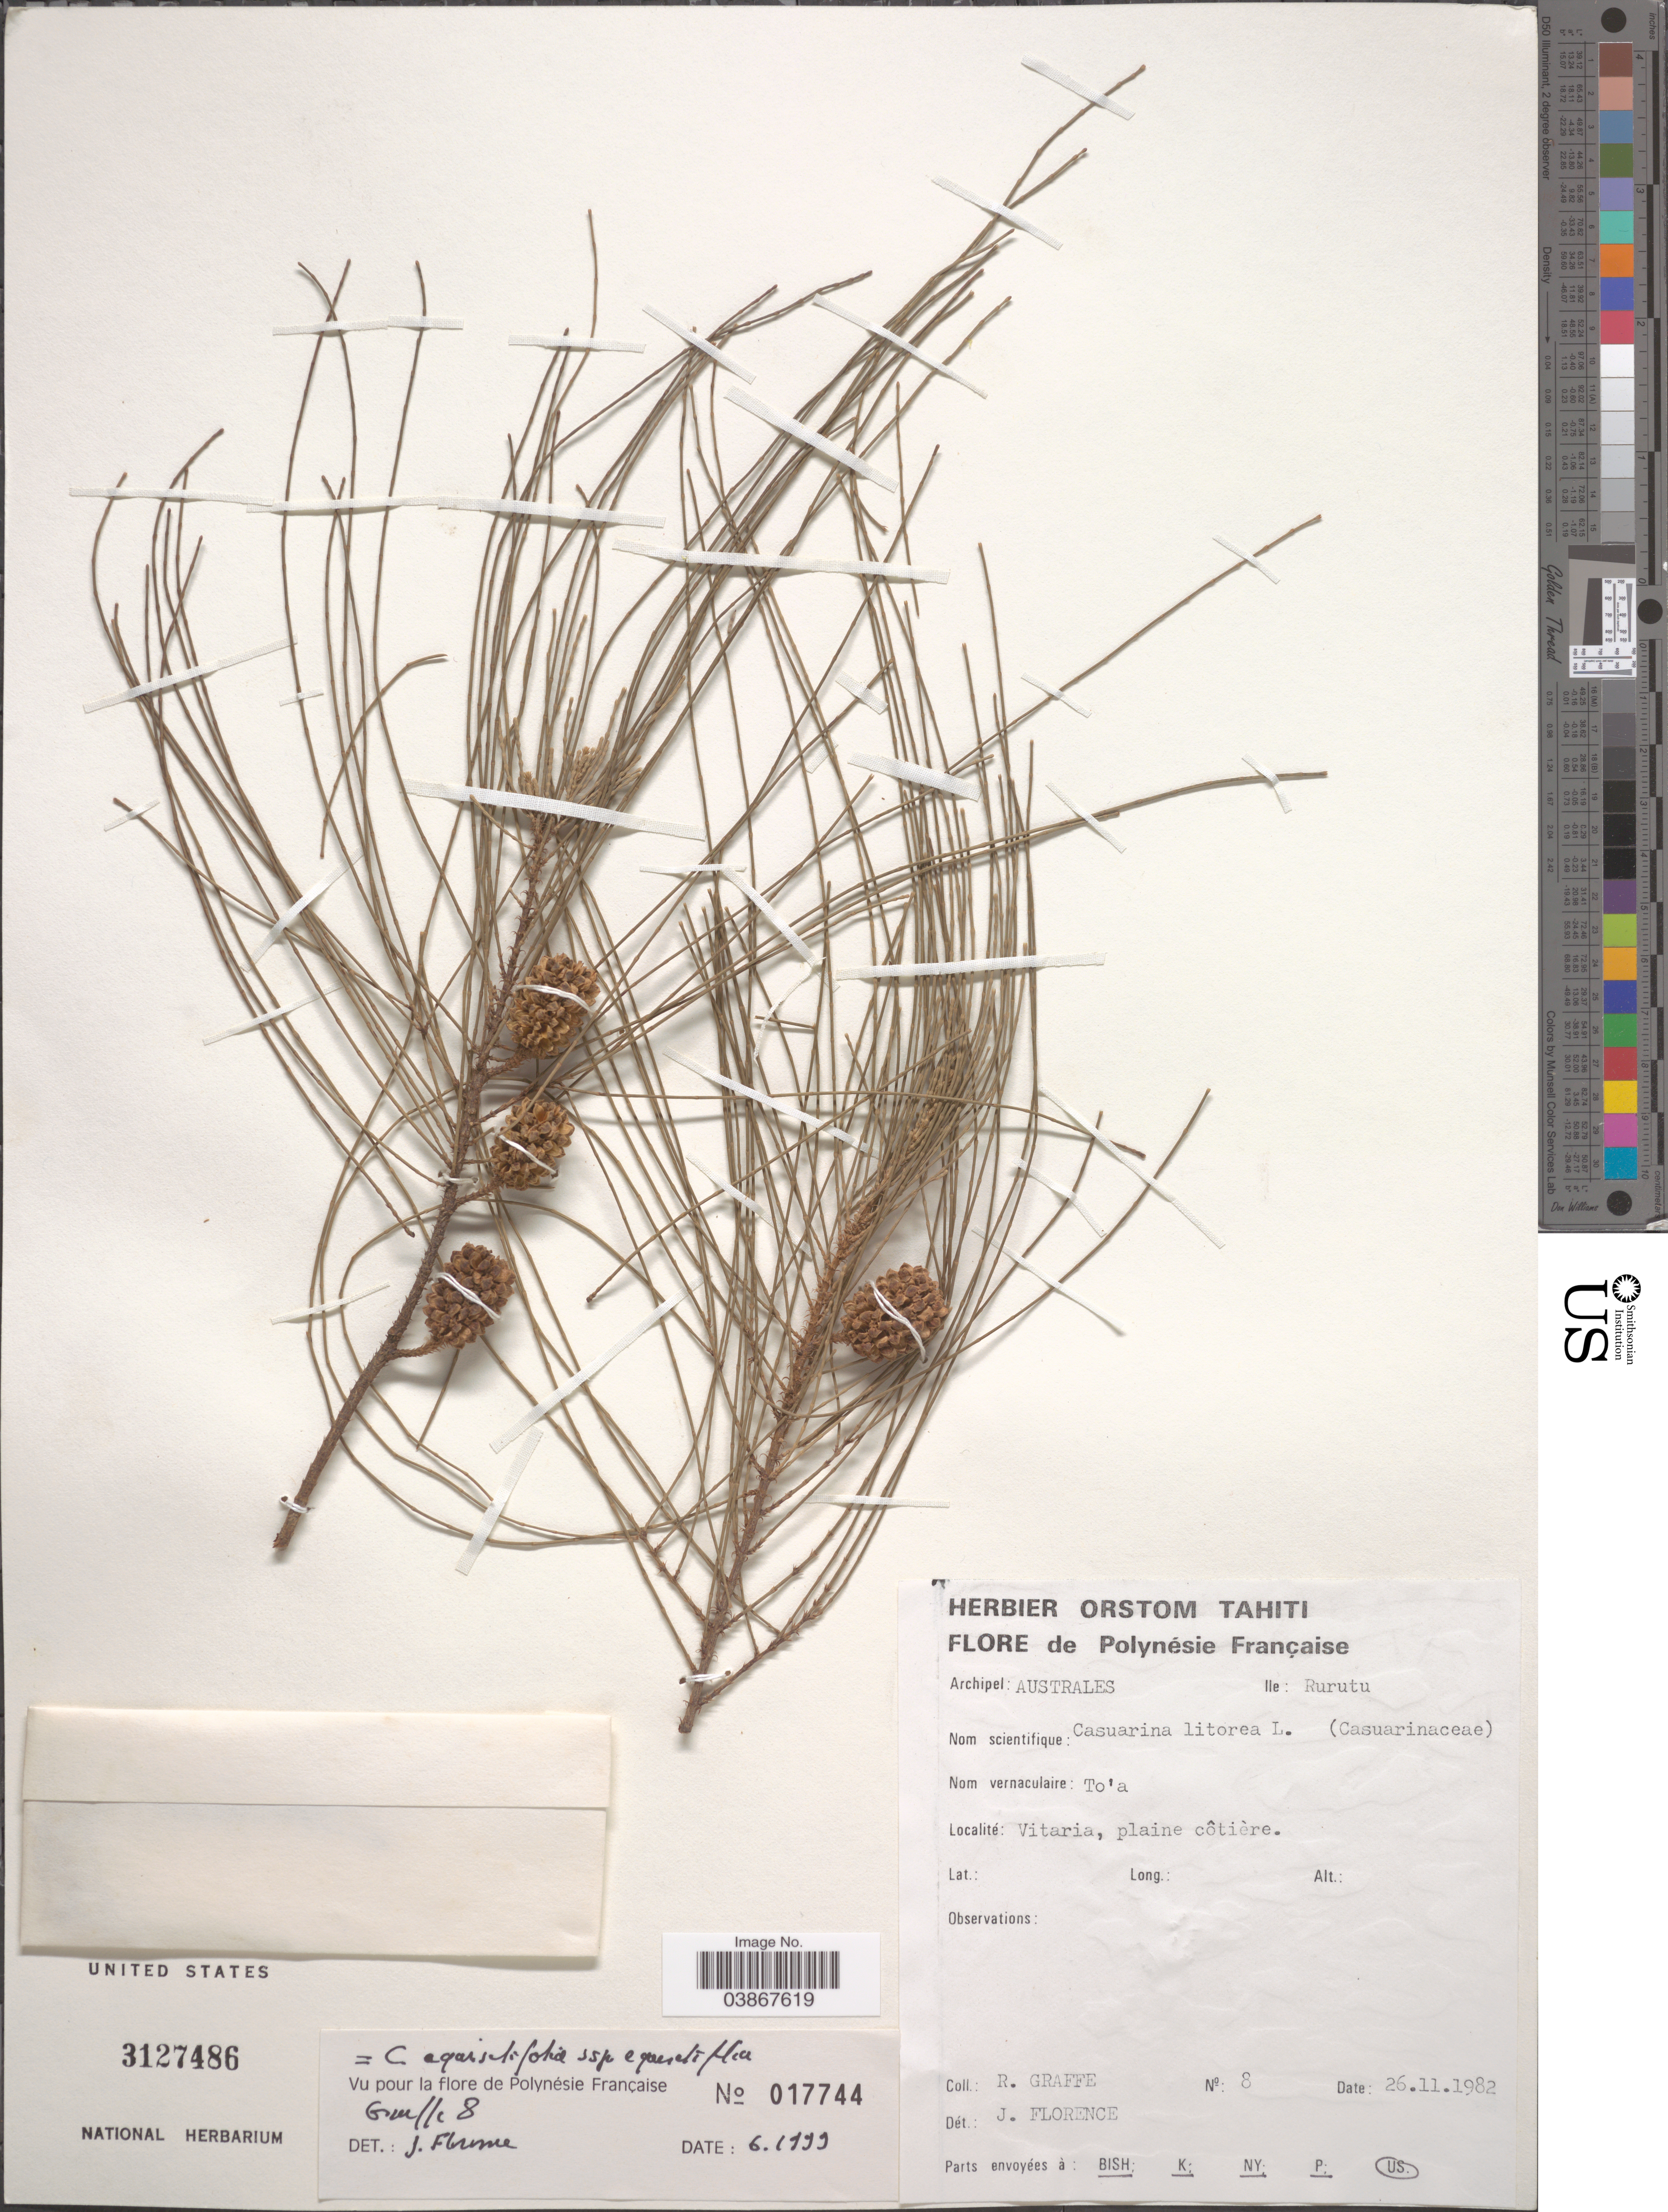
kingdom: Plantae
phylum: Tracheophyta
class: Magnoliopsida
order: Fagales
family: Casuarinaceae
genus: Casuarina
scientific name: Casuarina equisetifolia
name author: L.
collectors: R. Graffe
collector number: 8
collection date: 1982-11-26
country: French Polynesia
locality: Polynésie Française. Archipel: Australes. Ile: Rurutu. Vitaria, plaine côtière.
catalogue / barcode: US 3127486